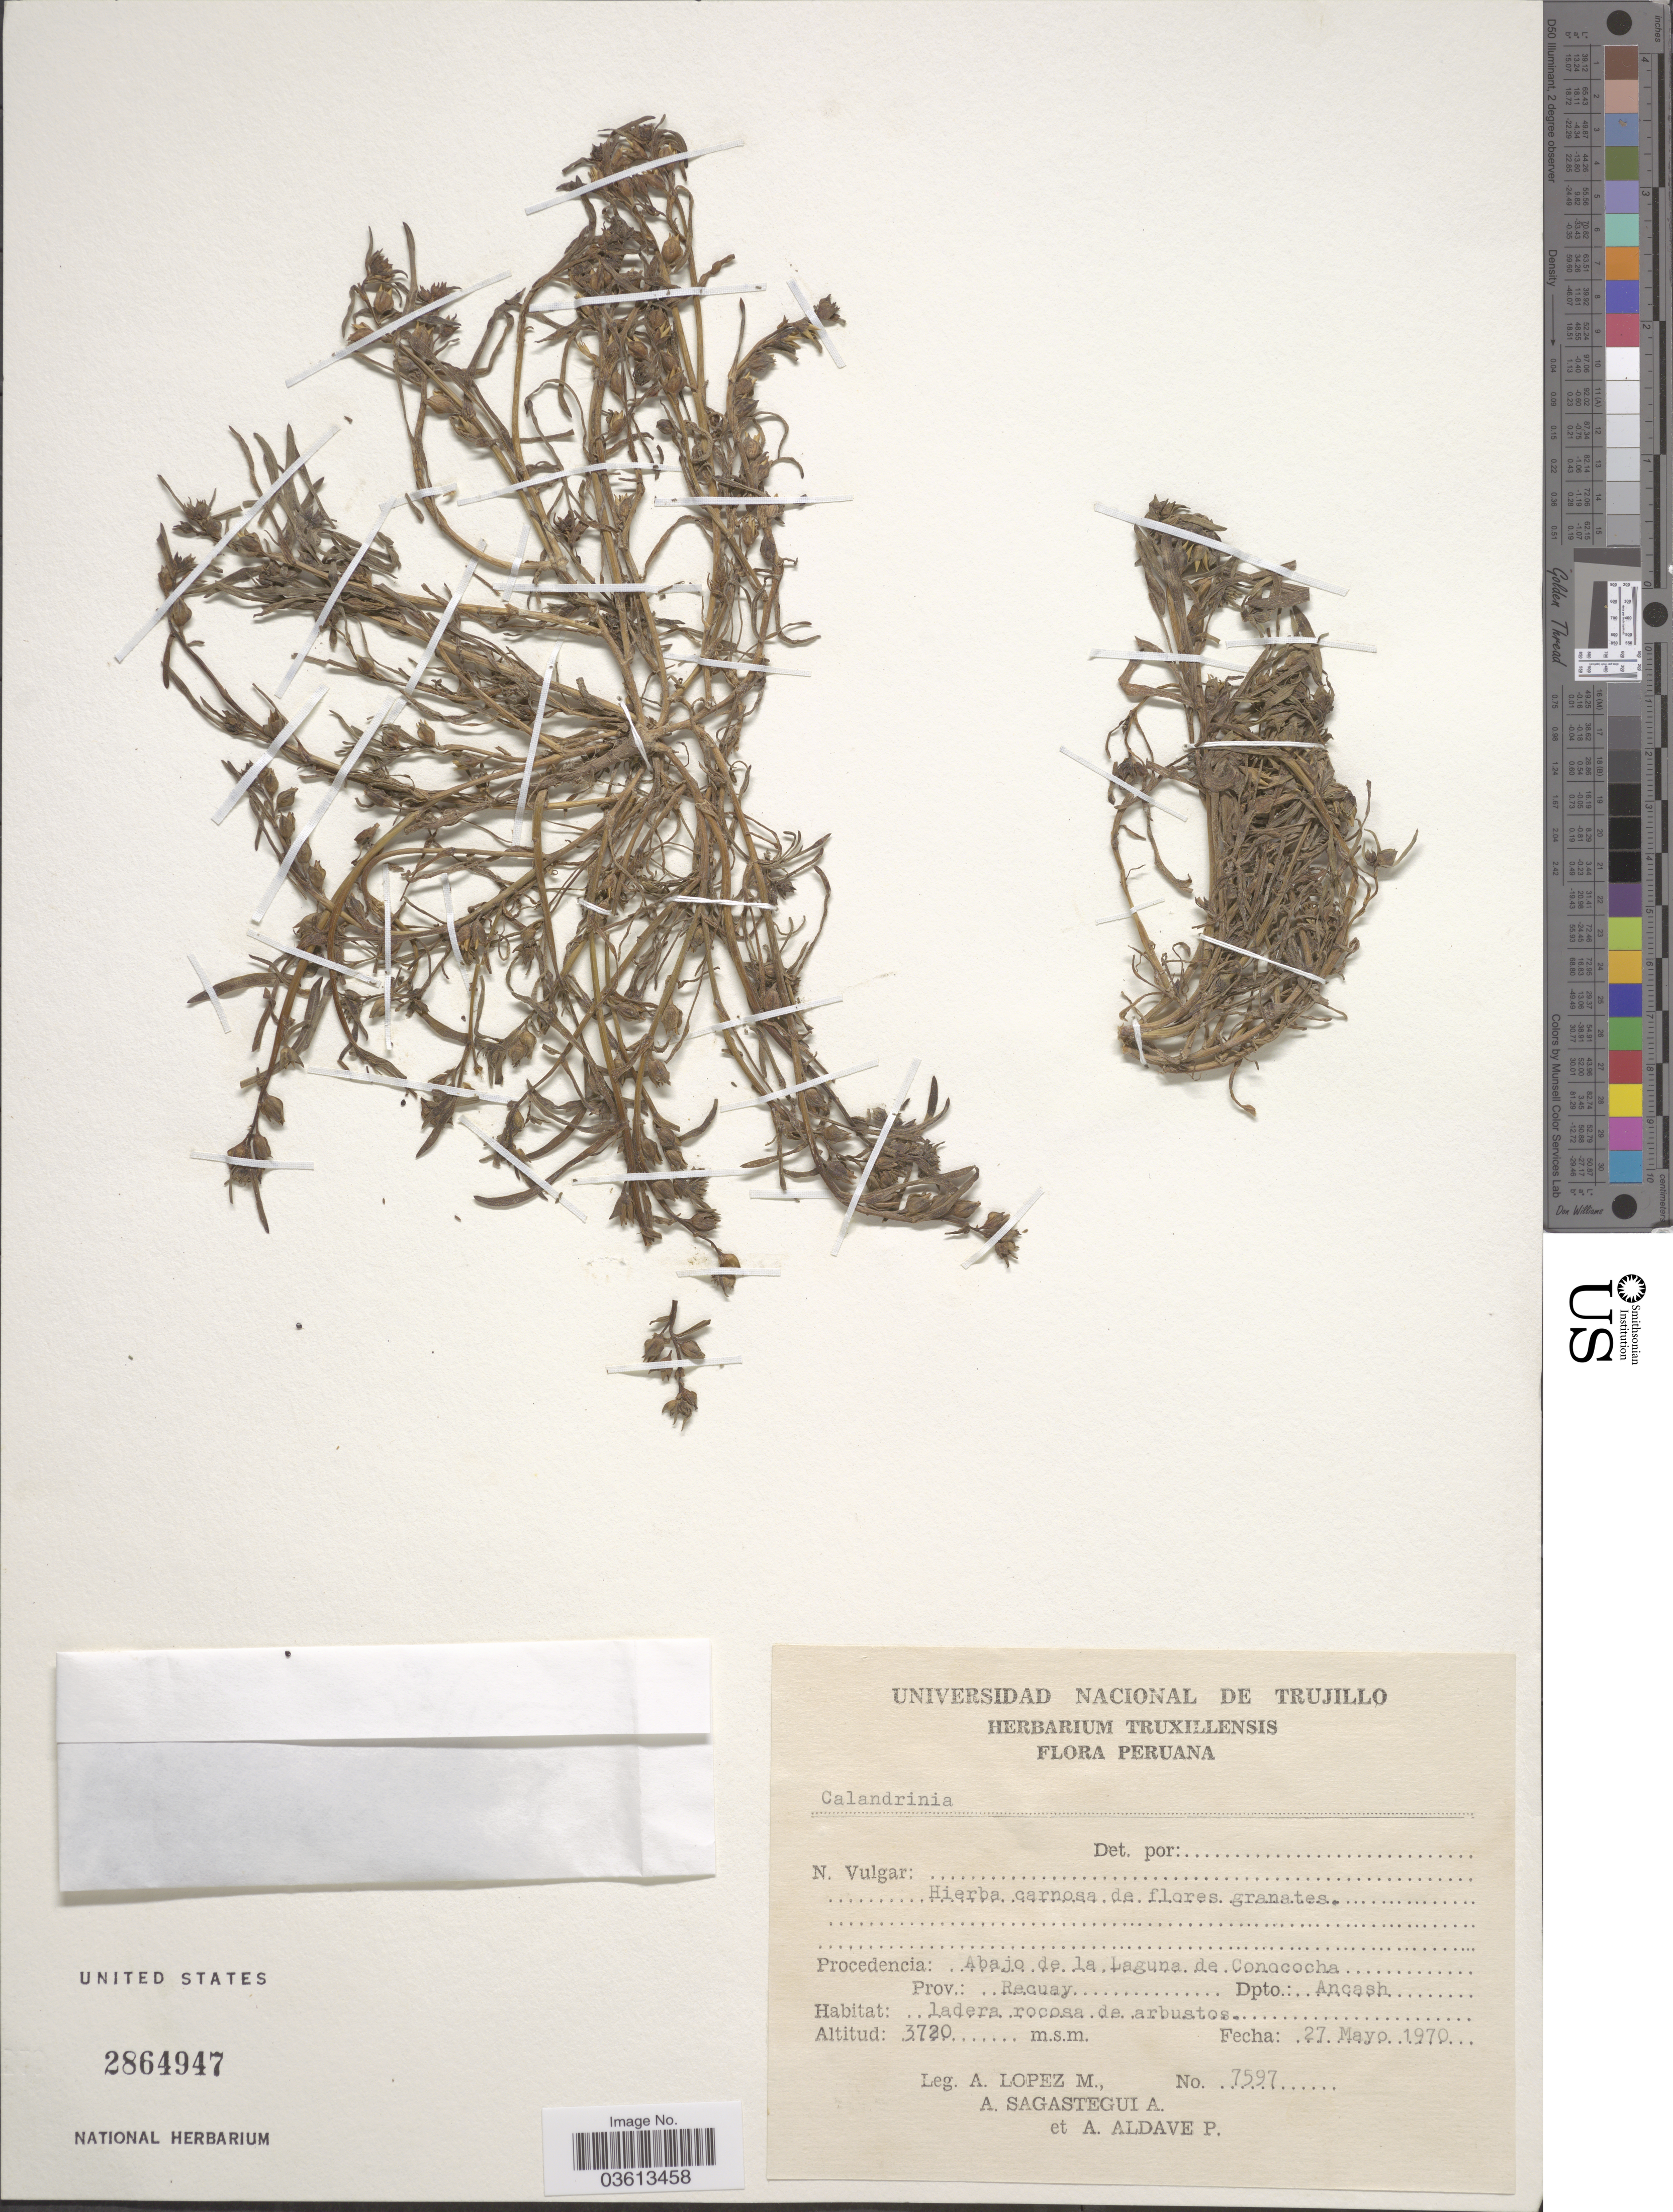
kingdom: Plantae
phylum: Tracheophyta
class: Magnoliopsida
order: Caryophyllales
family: Montiaceae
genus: Calandrinia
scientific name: Calandrinia ciliata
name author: (Ruiz & Pav.) DC.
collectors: A. López M., A. Sagástegui A. & A. Aldave P.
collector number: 7597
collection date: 1970-05-27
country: Peru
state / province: Ancash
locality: Procedencia: Abajo de la Laguna de Conococha. Prov.: Recuay. Dpto.: Ancash.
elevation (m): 3720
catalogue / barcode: US 2864947